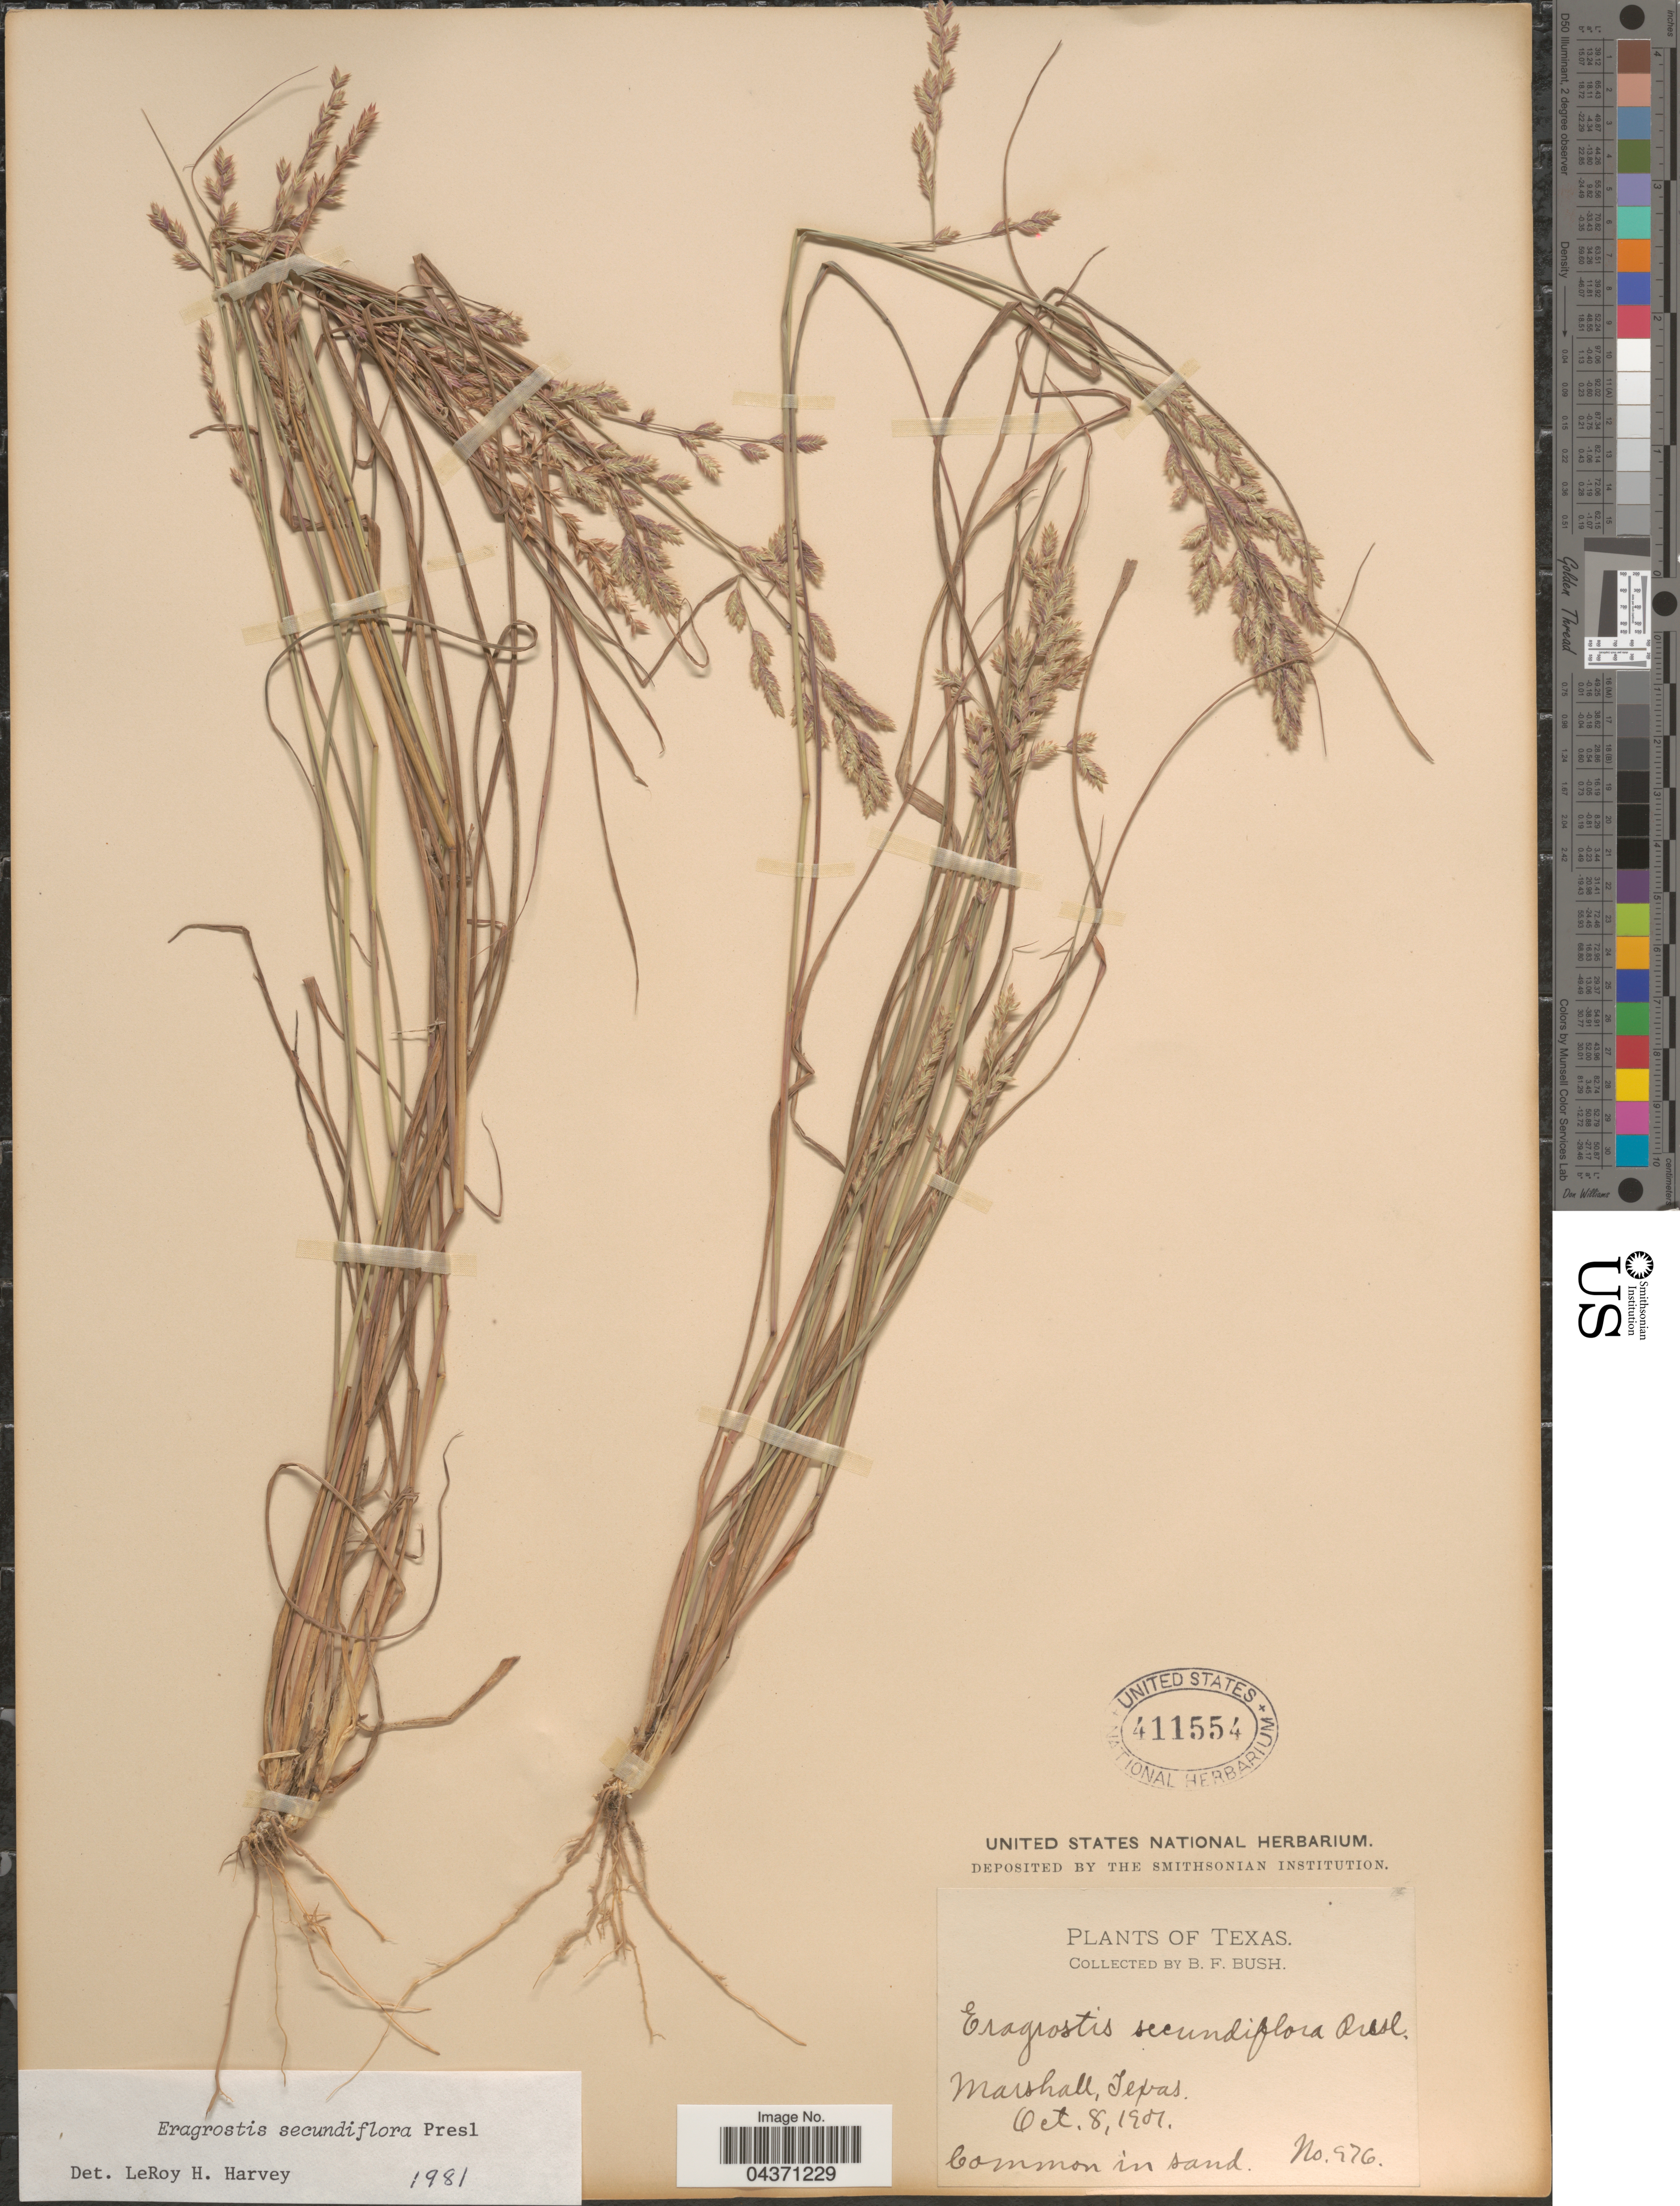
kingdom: Plantae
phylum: Tracheophyta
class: Liliopsida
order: Poales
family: Poaceae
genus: Eragrostis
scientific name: Eragrostis secundiflora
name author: J. Presl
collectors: B. F. Bush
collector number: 976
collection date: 1901-10-08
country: United States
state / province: Texas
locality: Marshall.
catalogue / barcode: US 411554